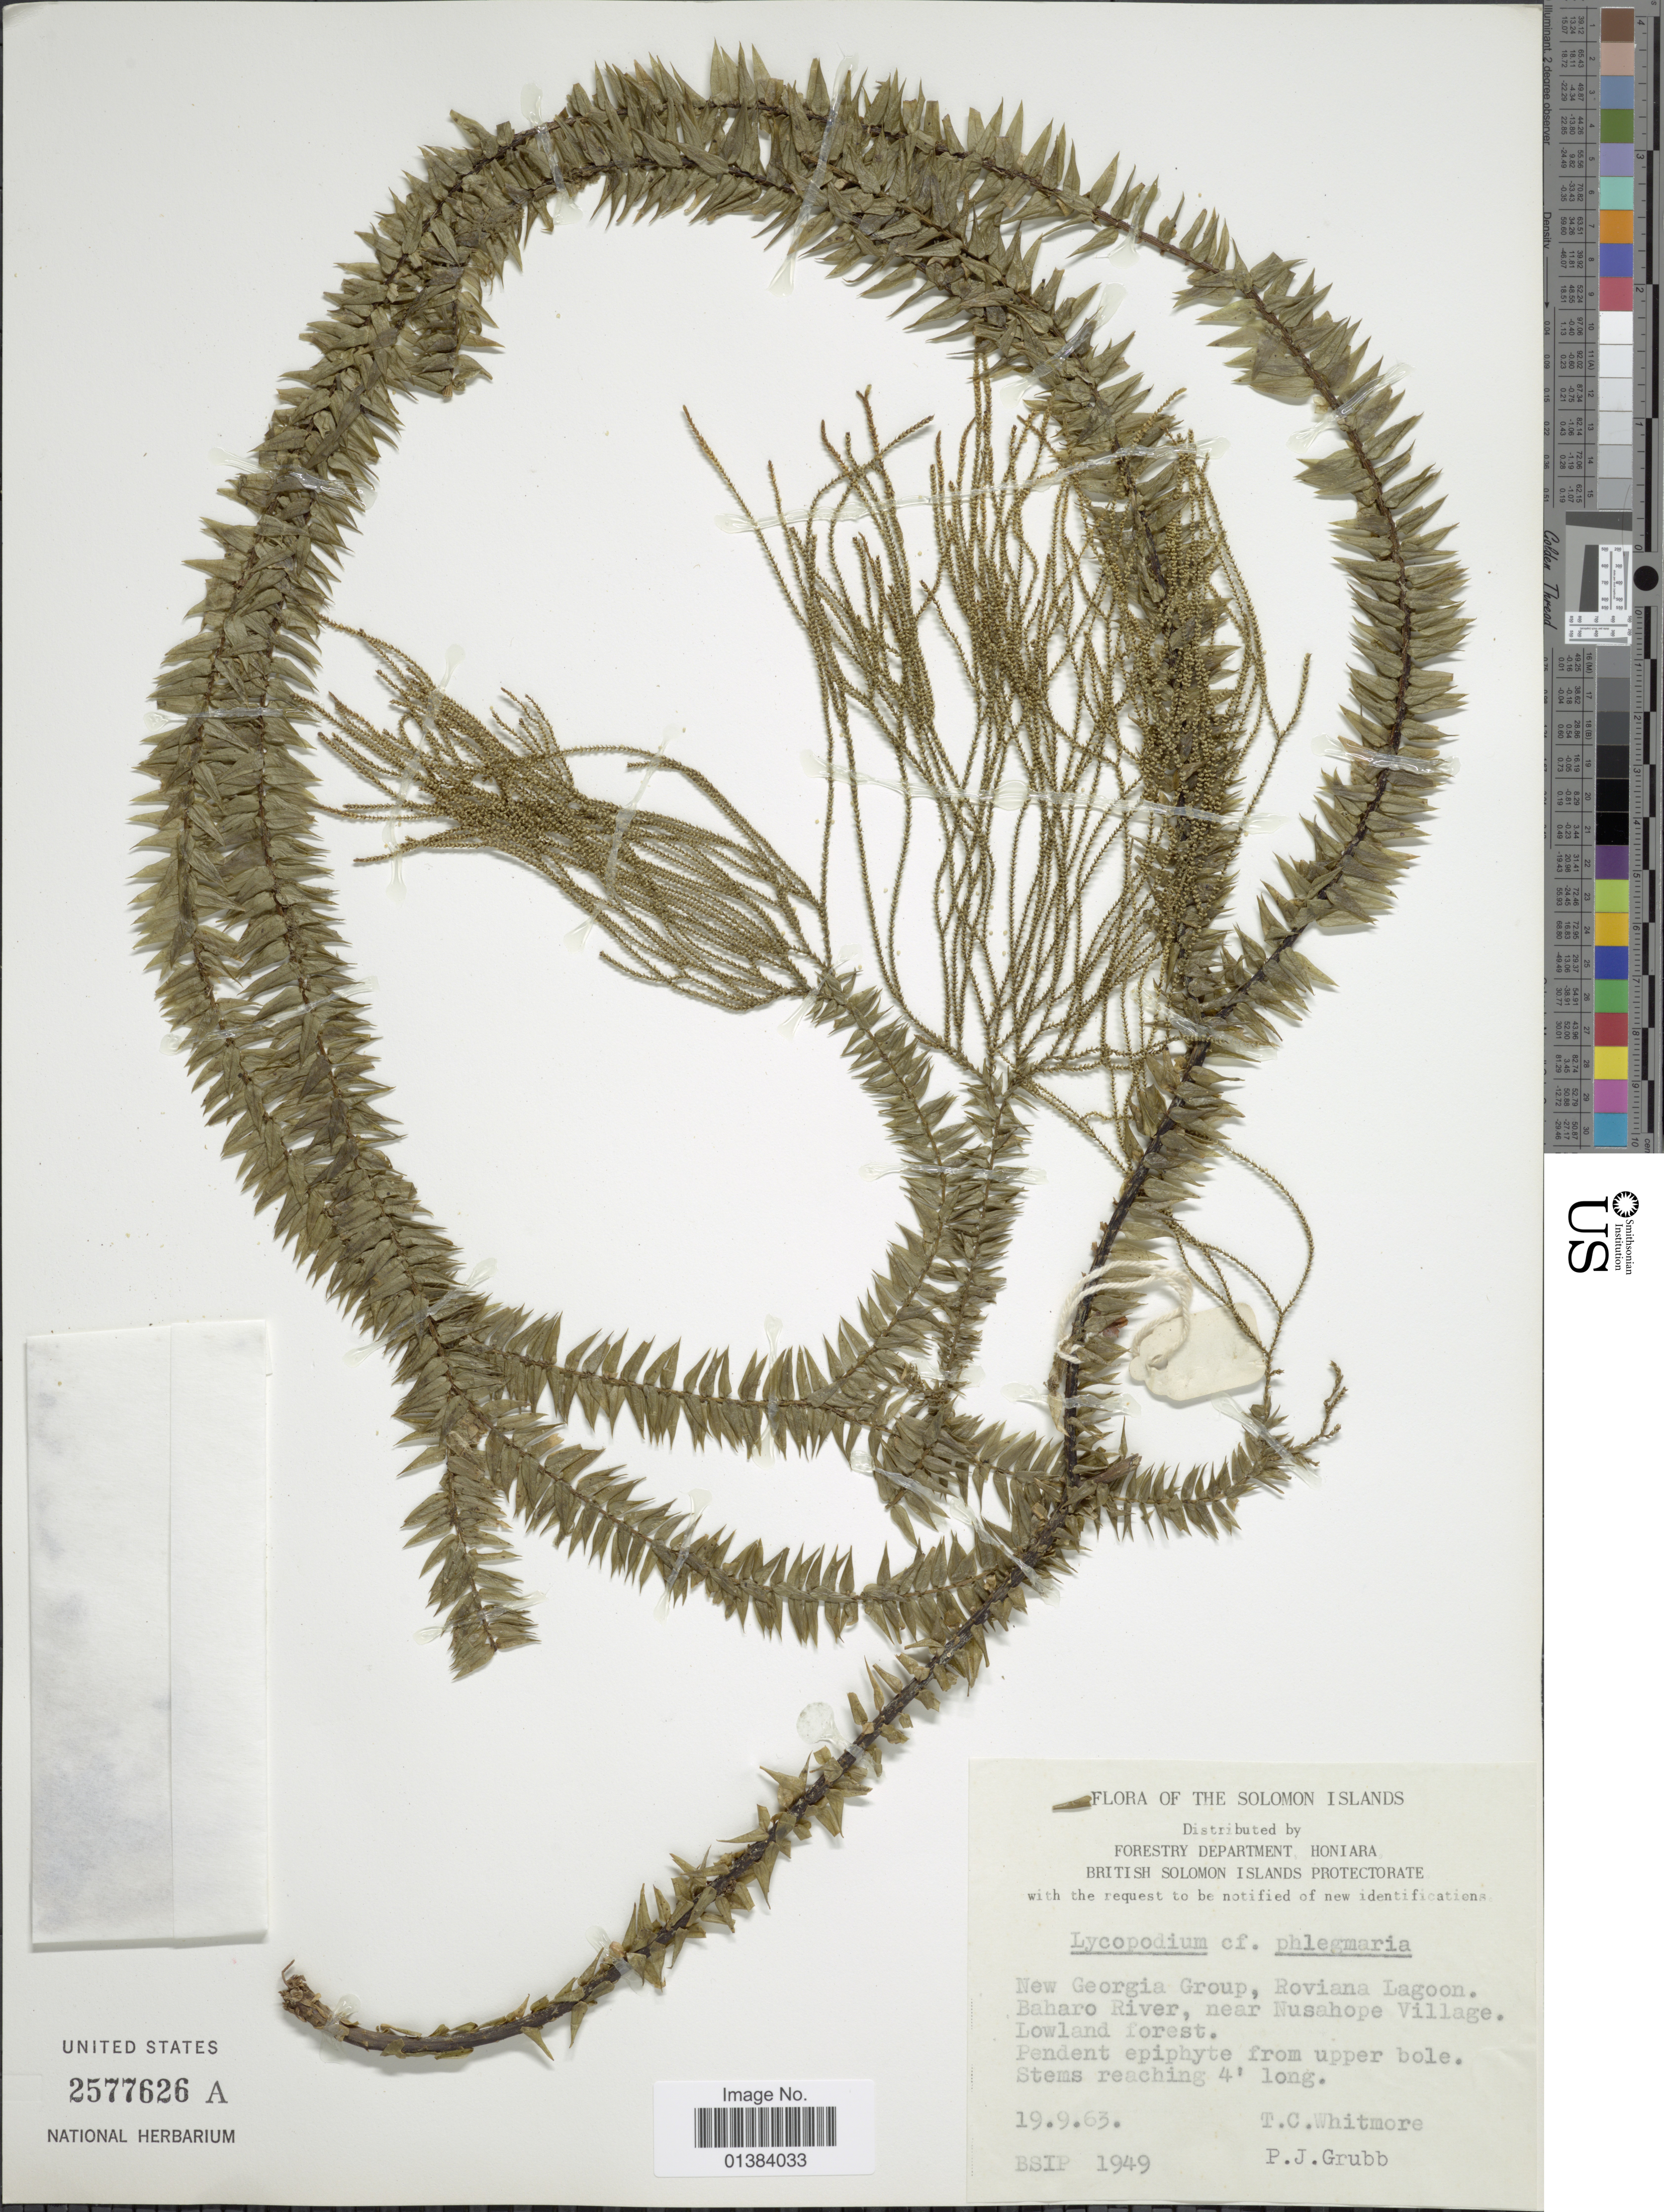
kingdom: Plantae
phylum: Tracheophyta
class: Lycopodiopsida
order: Lycopodiales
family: Lycopodiaceae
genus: Phlegmariurus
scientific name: Phlegmariurus phlegmaria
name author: (L.) Holub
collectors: T. C. Whitmore & P. J. Grubb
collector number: BSIP 1949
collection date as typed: Transcribed d/m/y: 19/9/63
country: Solomon Islands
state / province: Solomon Islands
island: New Georgia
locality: New Georgia Group, Roviana Lagoon. Baharo River, near Nusahope Village.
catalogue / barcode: US 2577626A